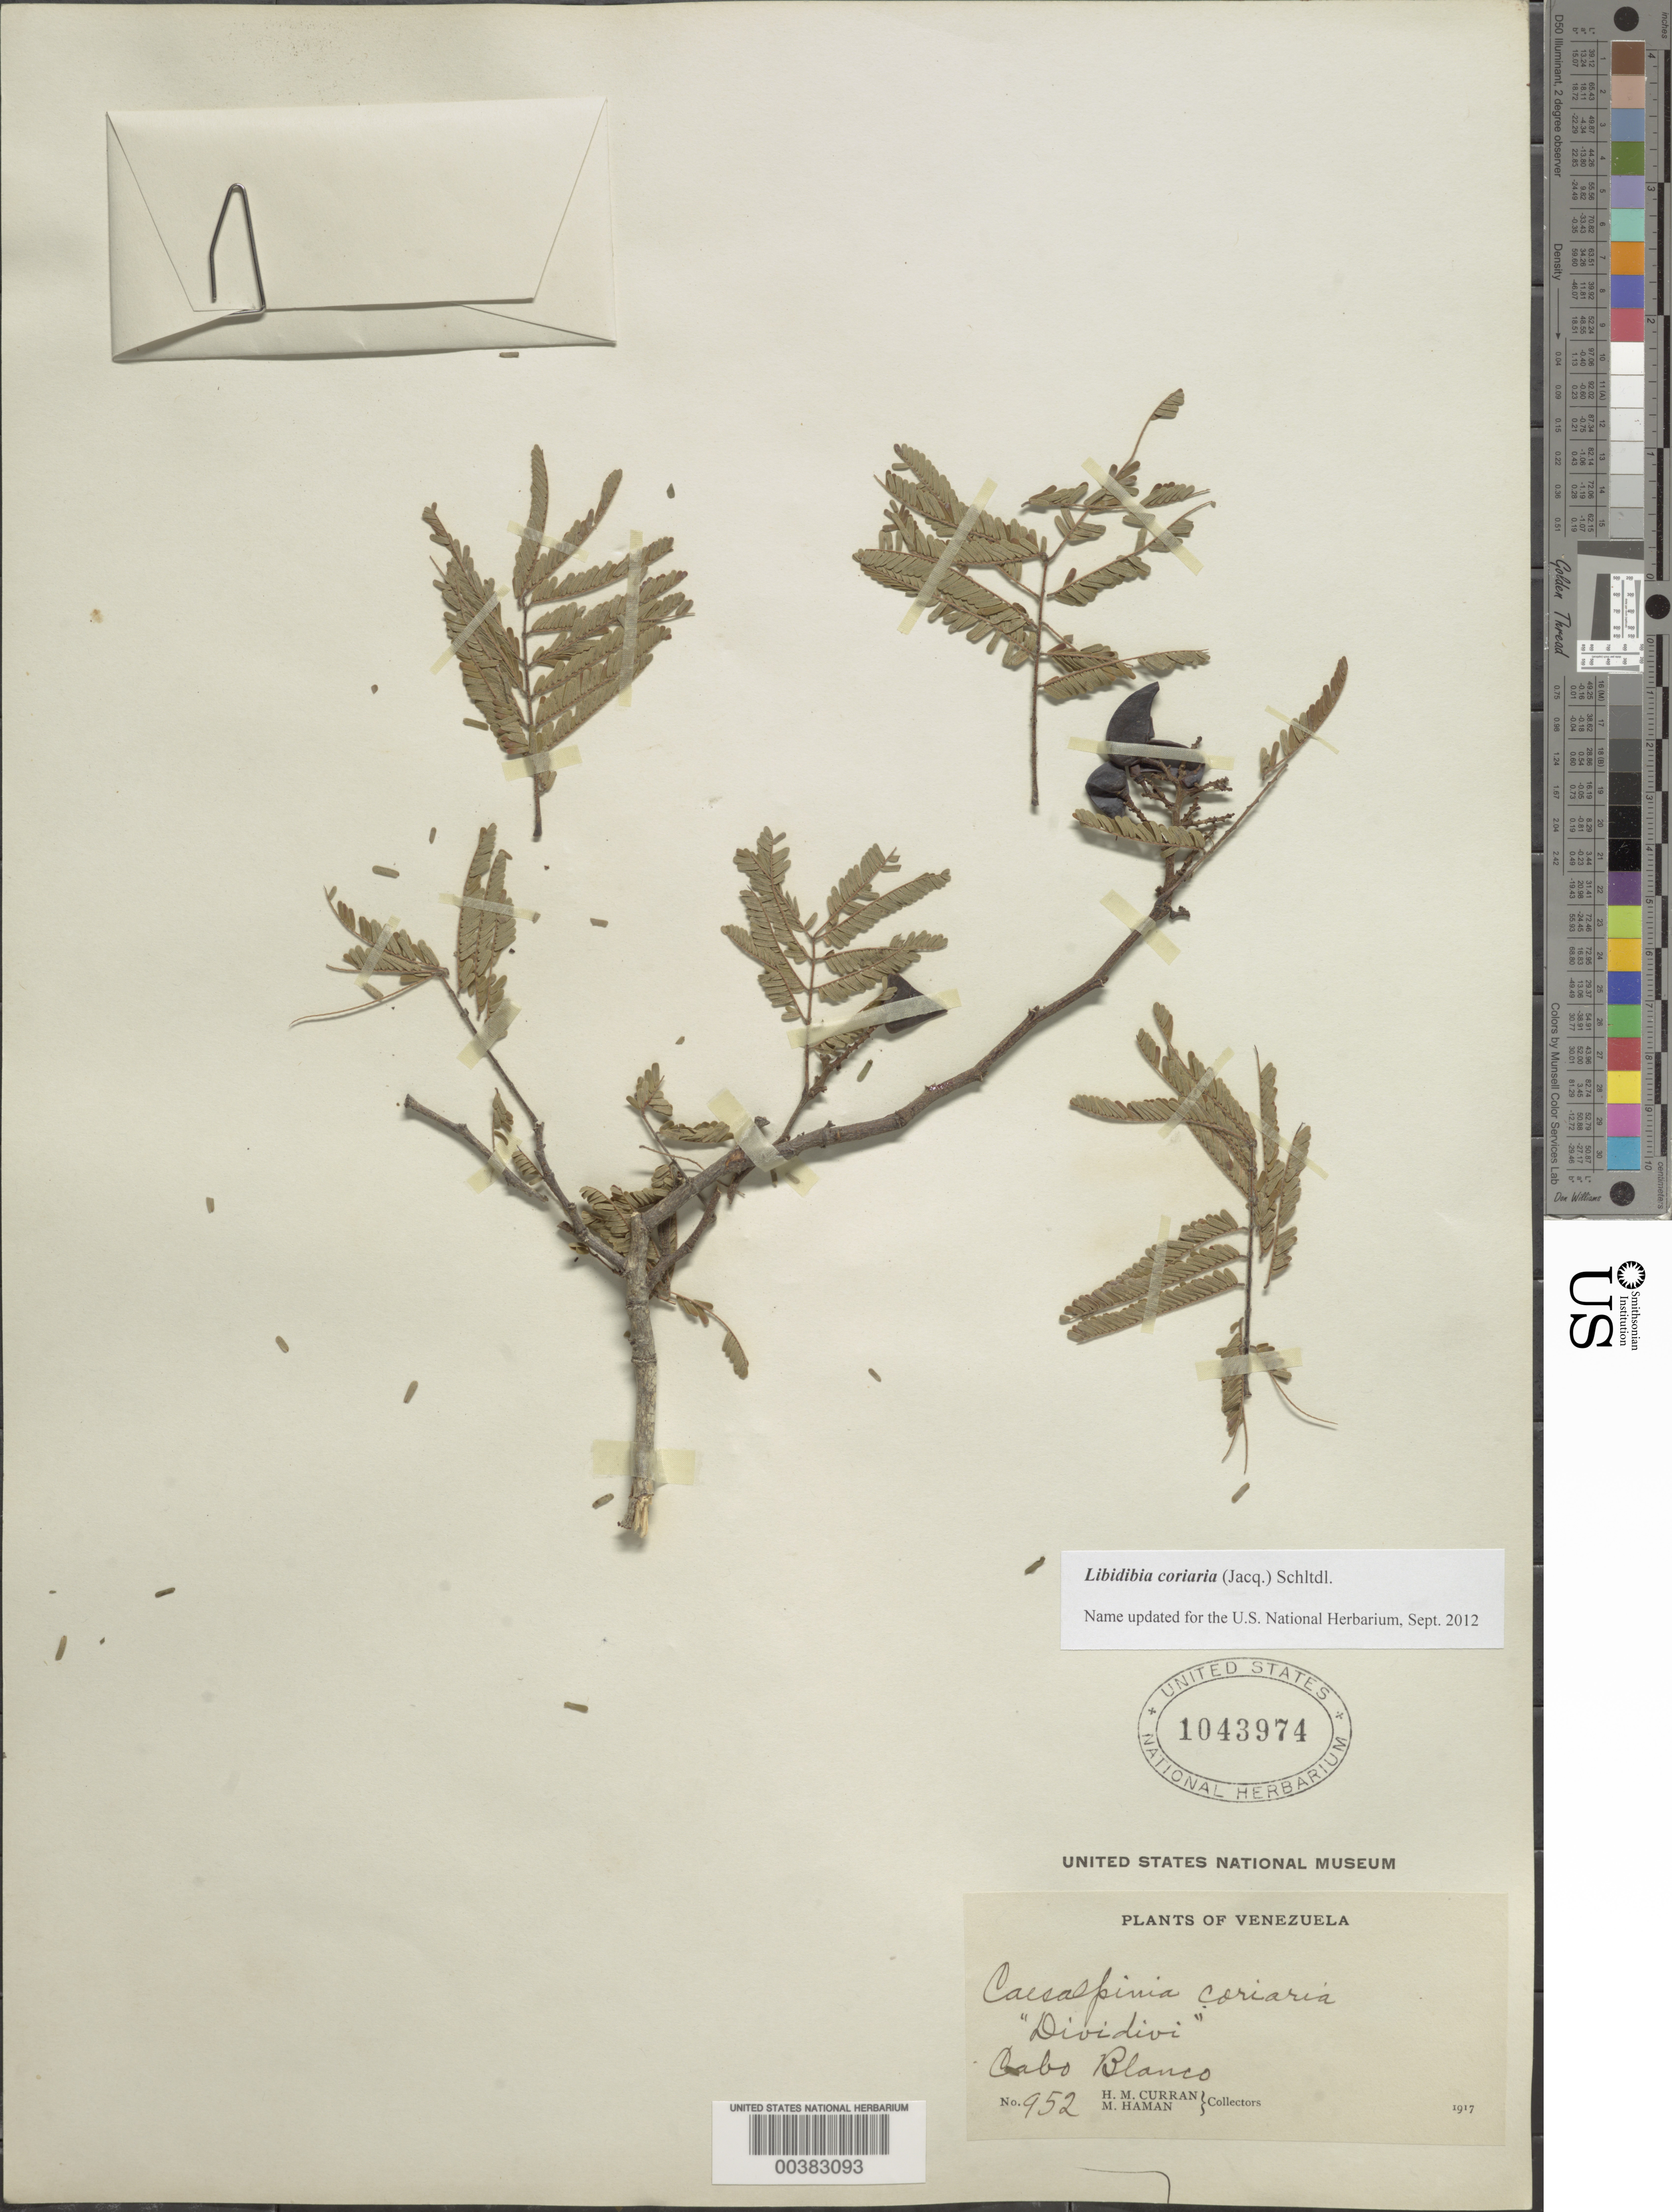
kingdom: Plantae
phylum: Tracheophyta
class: Magnoliopsida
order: Fabales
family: Fabaceae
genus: Libidibia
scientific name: Libidibia coriaria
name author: (Jacq.) Schltdl.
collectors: H. M. Curran & M. Haman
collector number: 952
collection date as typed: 11 Jun 1917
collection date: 1917-06-11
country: Venezuela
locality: Cabo blanco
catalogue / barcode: US 1043974